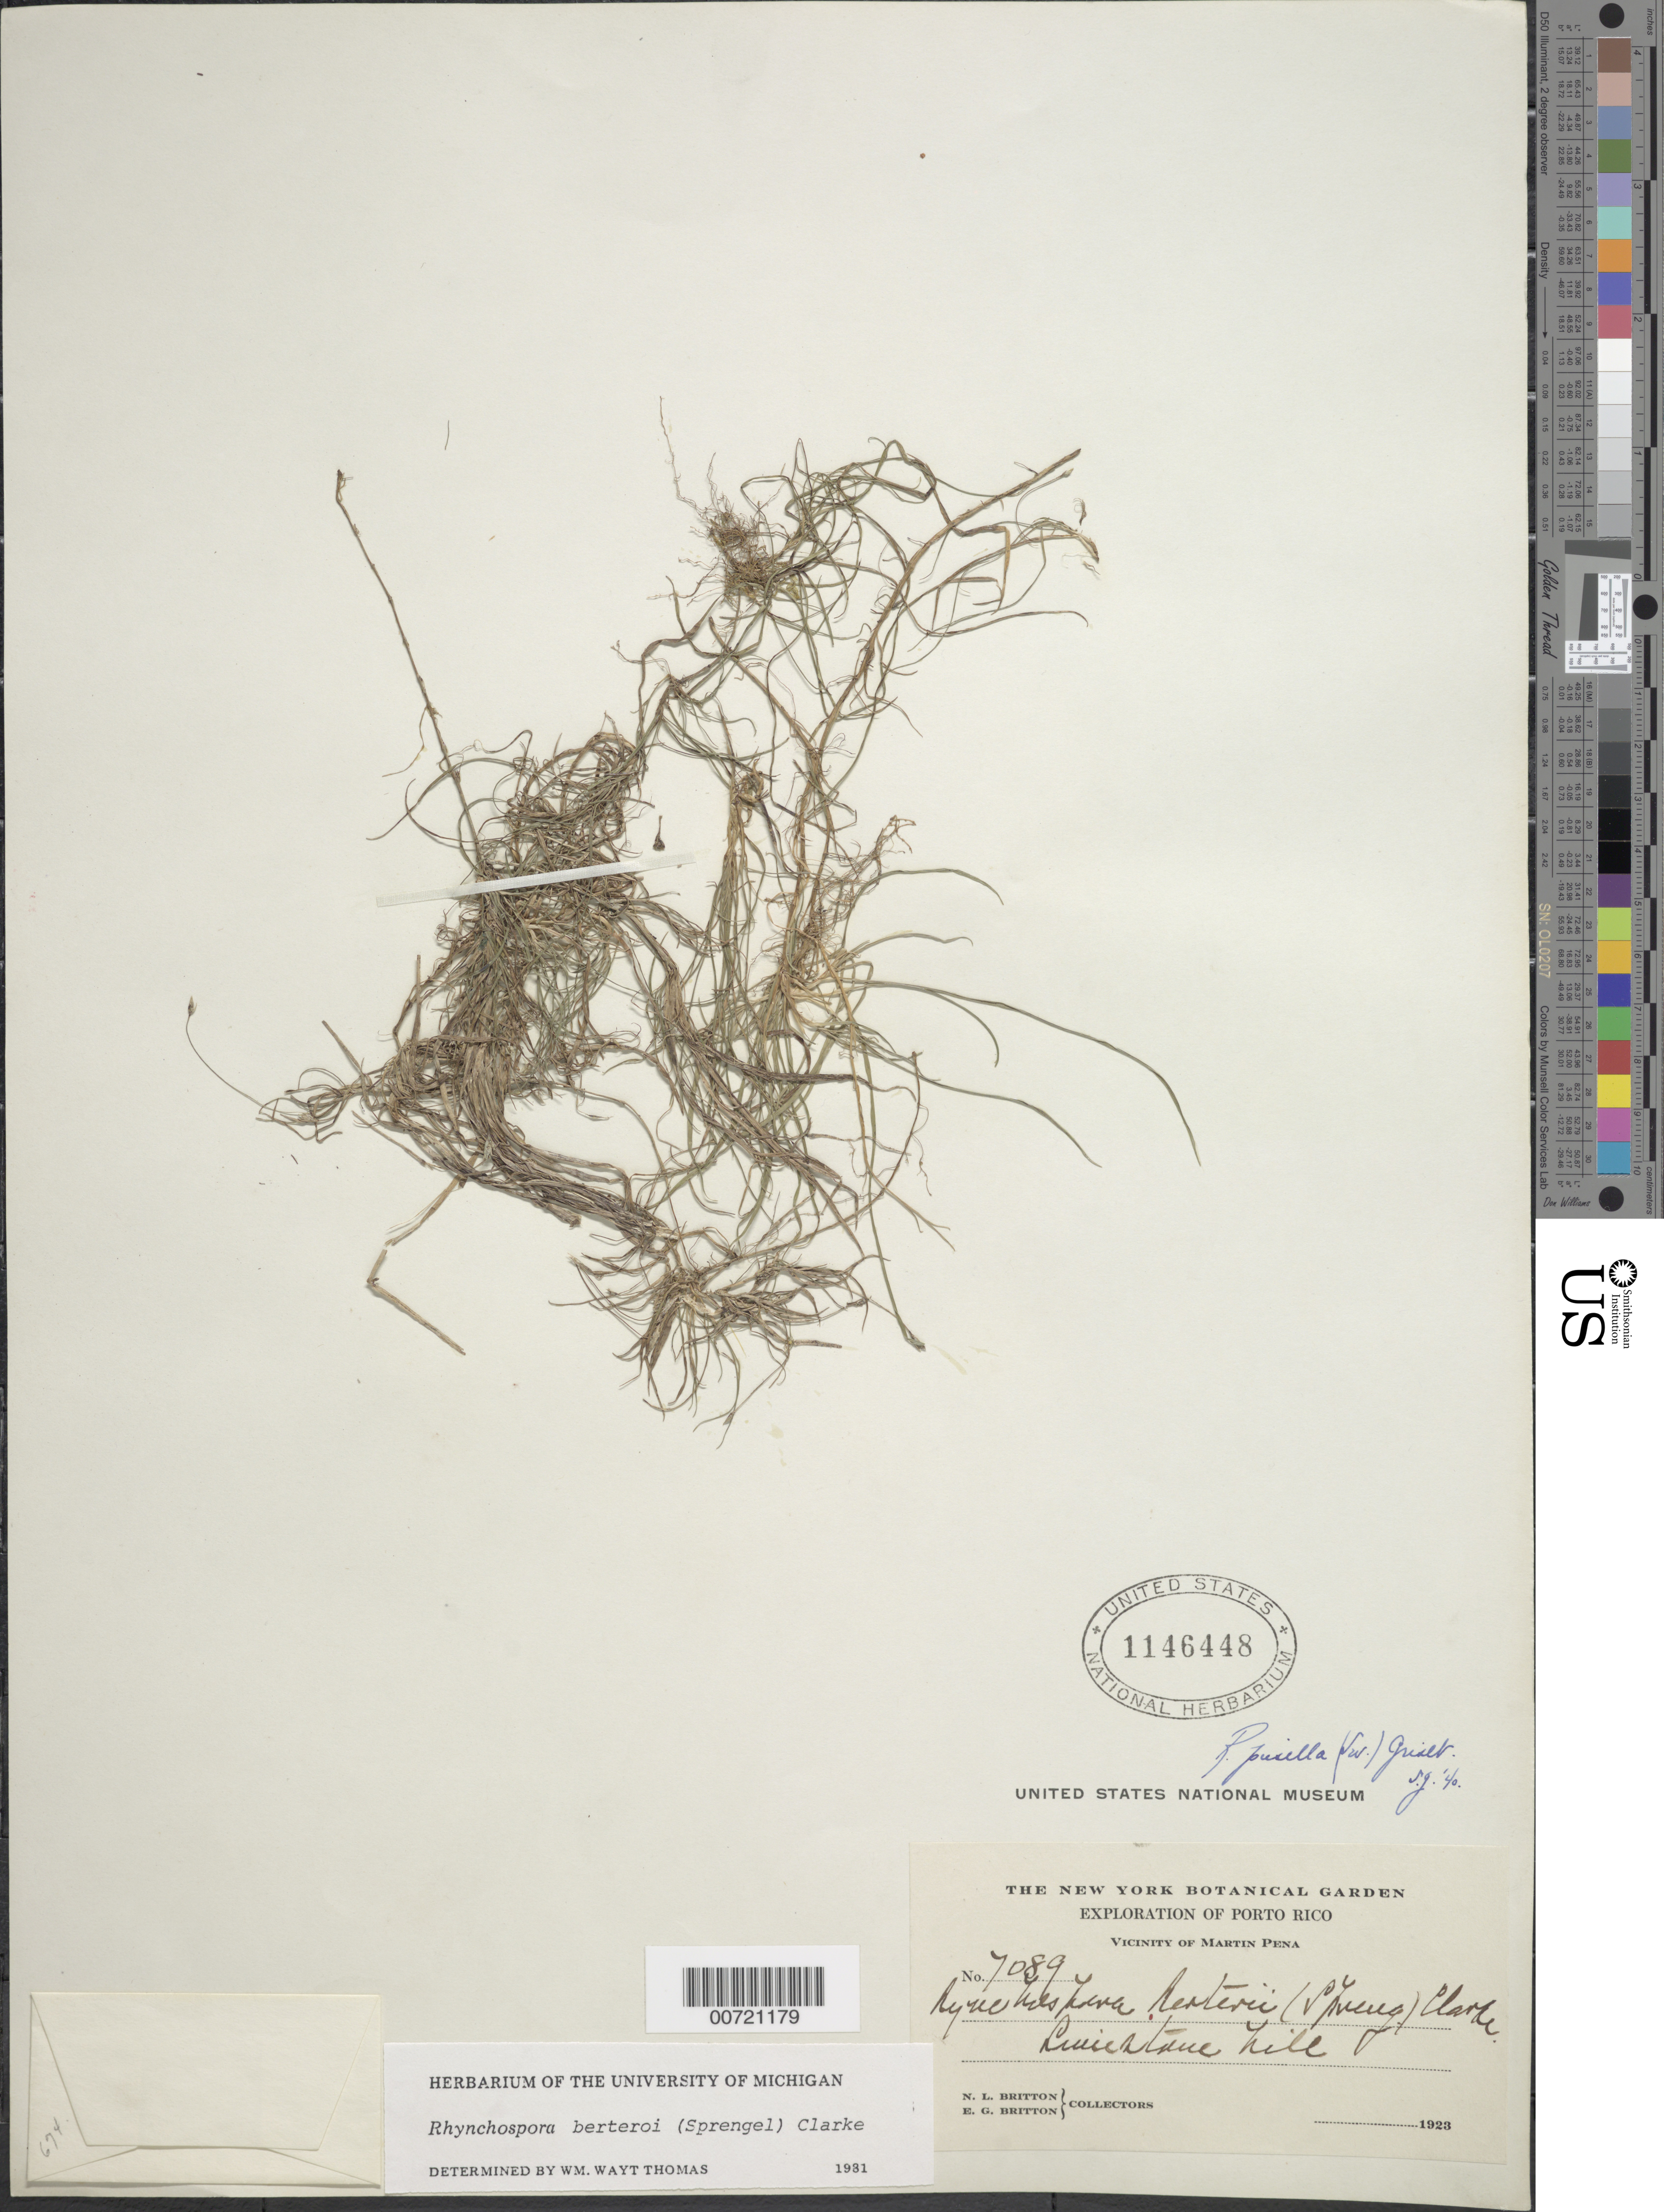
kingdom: Plantae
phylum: Tracheophyta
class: Liliopsida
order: Poales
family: Cyperaceae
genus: Rhynchospora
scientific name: Rhynchospora berteroi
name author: (Spreng.) C.B. Clarke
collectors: N. Britton & E. G. Britton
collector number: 7089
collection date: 1923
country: Puerto Rico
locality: Porto Rico, Vicinity of Martin Pena. Lui [illegible text]tane [interpreted] hill.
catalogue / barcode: US 1146448